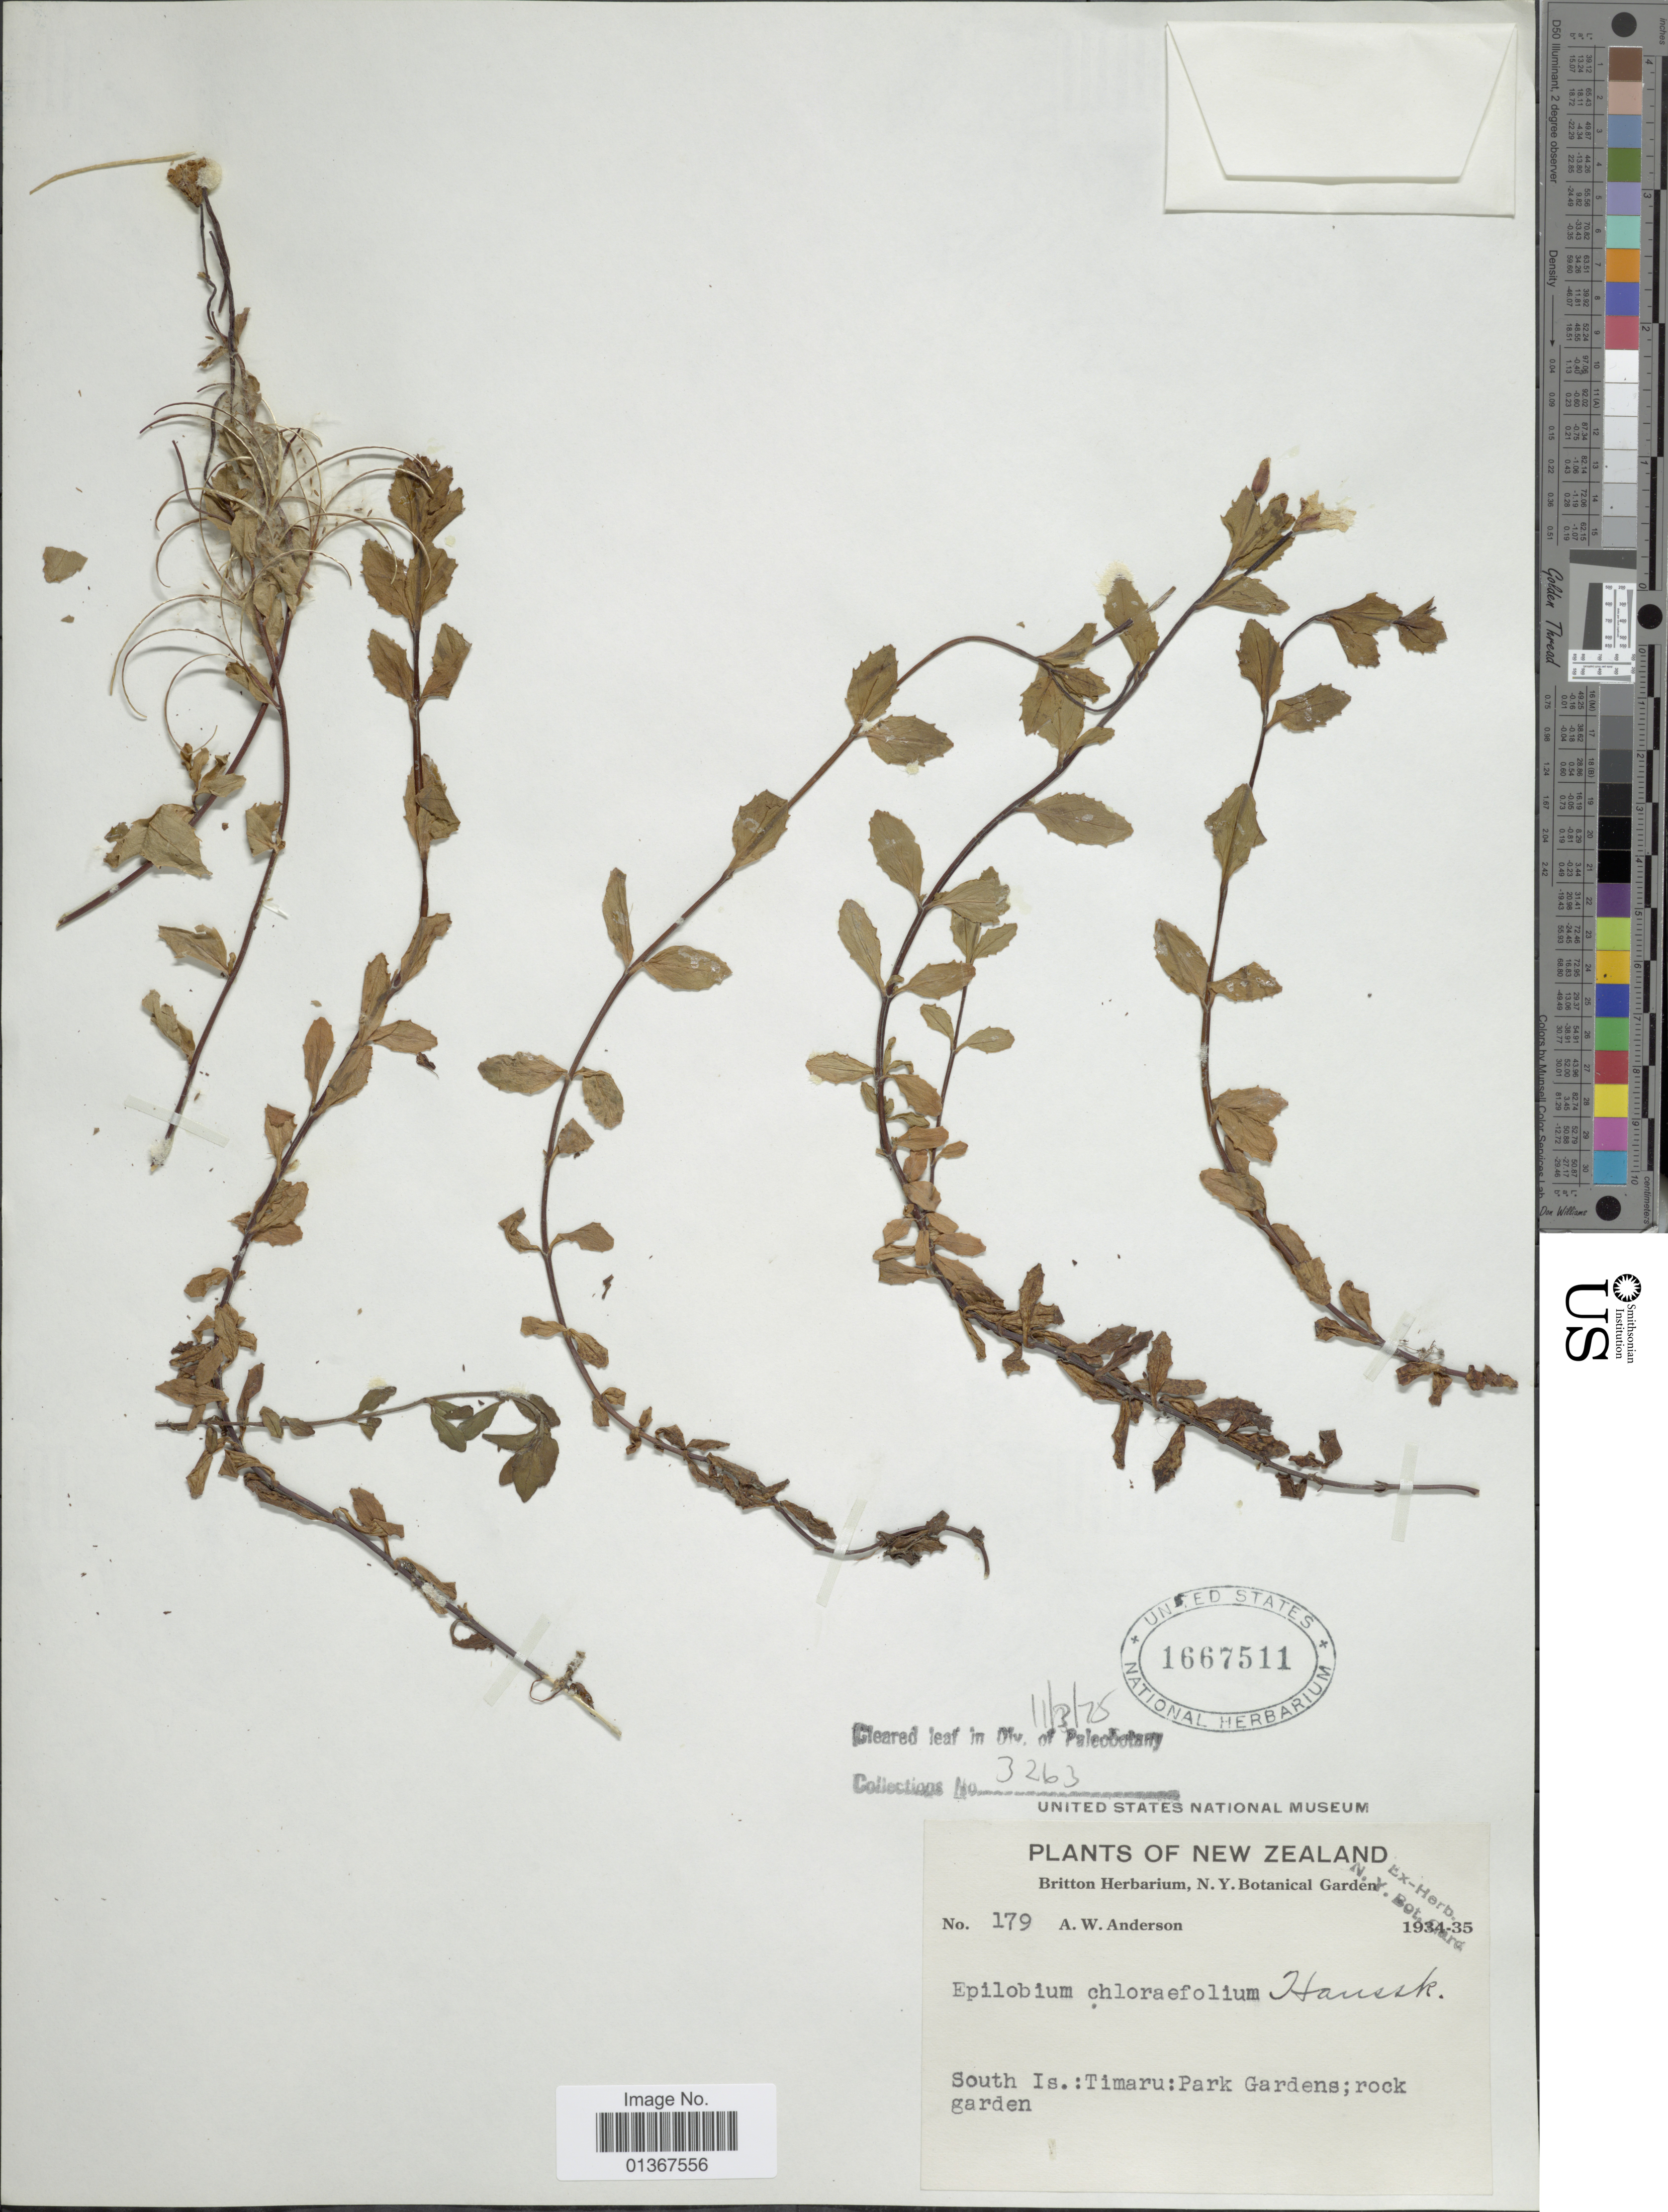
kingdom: Plantae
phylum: Tracheophyta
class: Magnoliopsida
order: Myrtales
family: Onagraceae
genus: Epilobium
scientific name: Epilobium chlorifolium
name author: Hausskn.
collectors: A. W. Anderson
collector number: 179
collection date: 1934/1935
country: New Zealand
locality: South Is.: Timaru: Park Gardens; rock garden.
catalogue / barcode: US 1667511